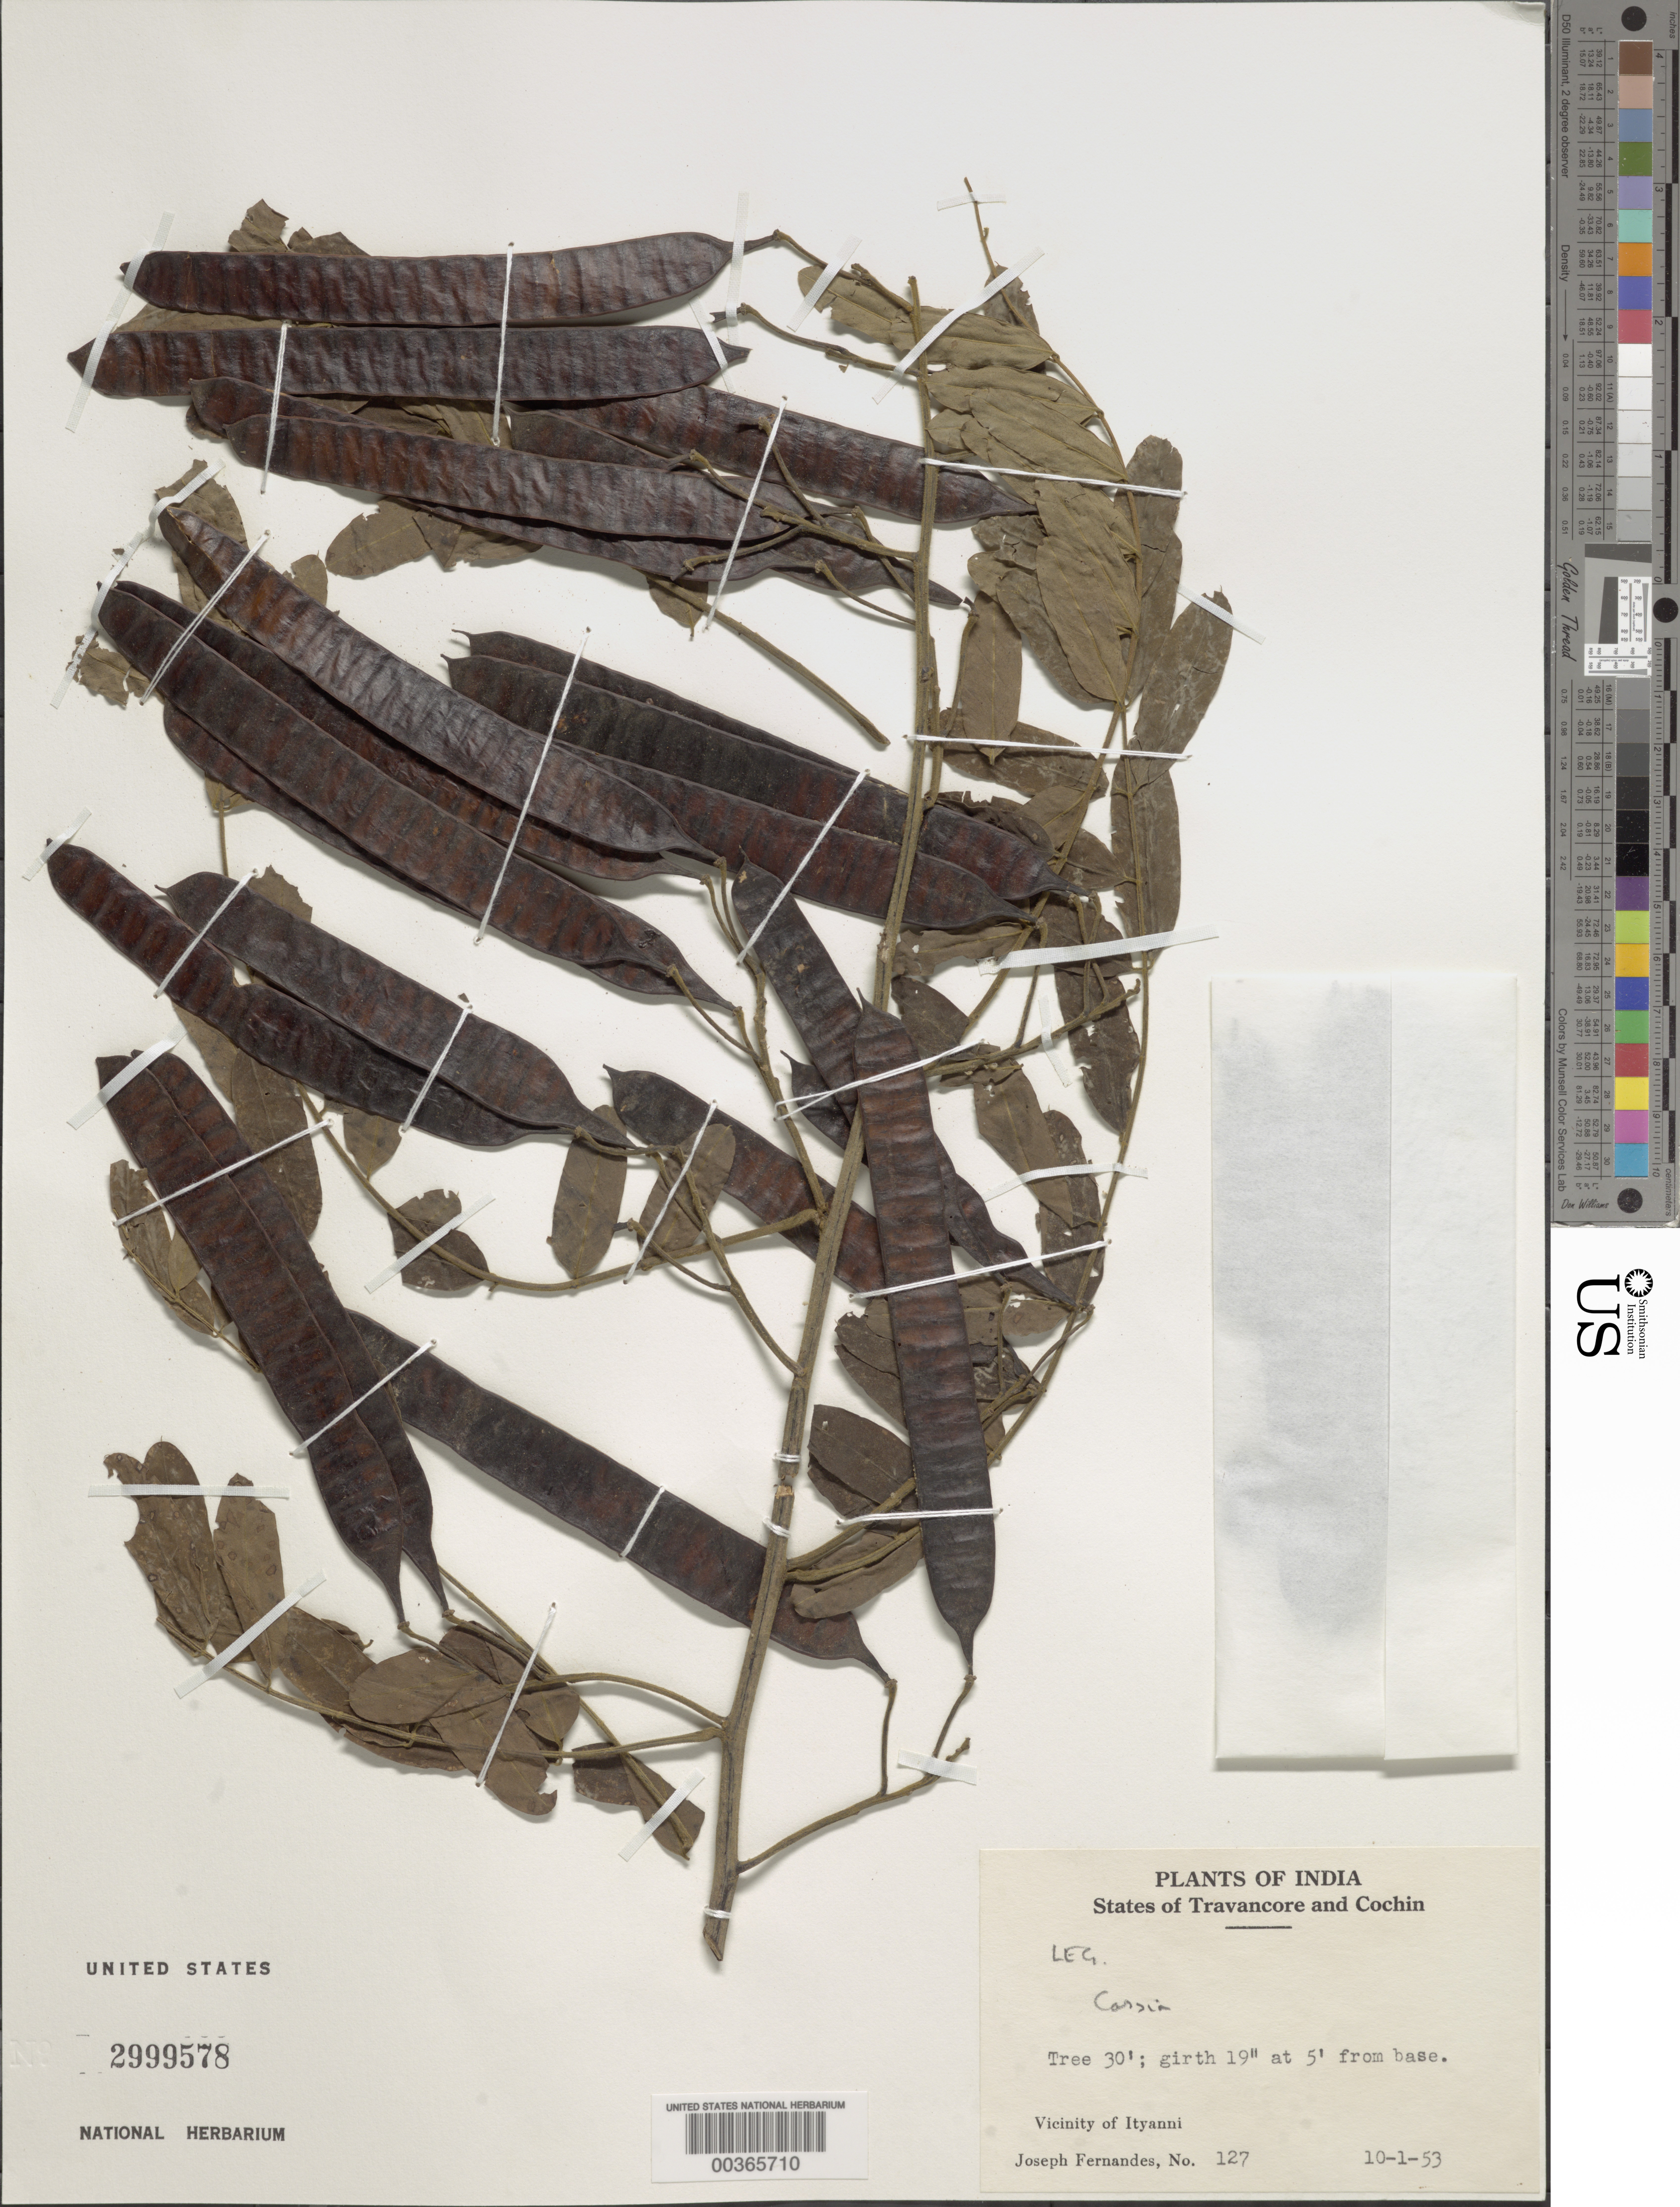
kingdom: Plantae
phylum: Tracheophyta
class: Magnoliopsida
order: Fabales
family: Fabaceae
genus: Senna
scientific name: Senna sp.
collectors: J. Fernandes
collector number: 127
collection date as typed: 10 Jan 1953 or 01 Oct 1953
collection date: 1953-01-10 or 1953-10-01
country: India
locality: Travancore and cochin; vicinity of ityanni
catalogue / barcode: US 2999578